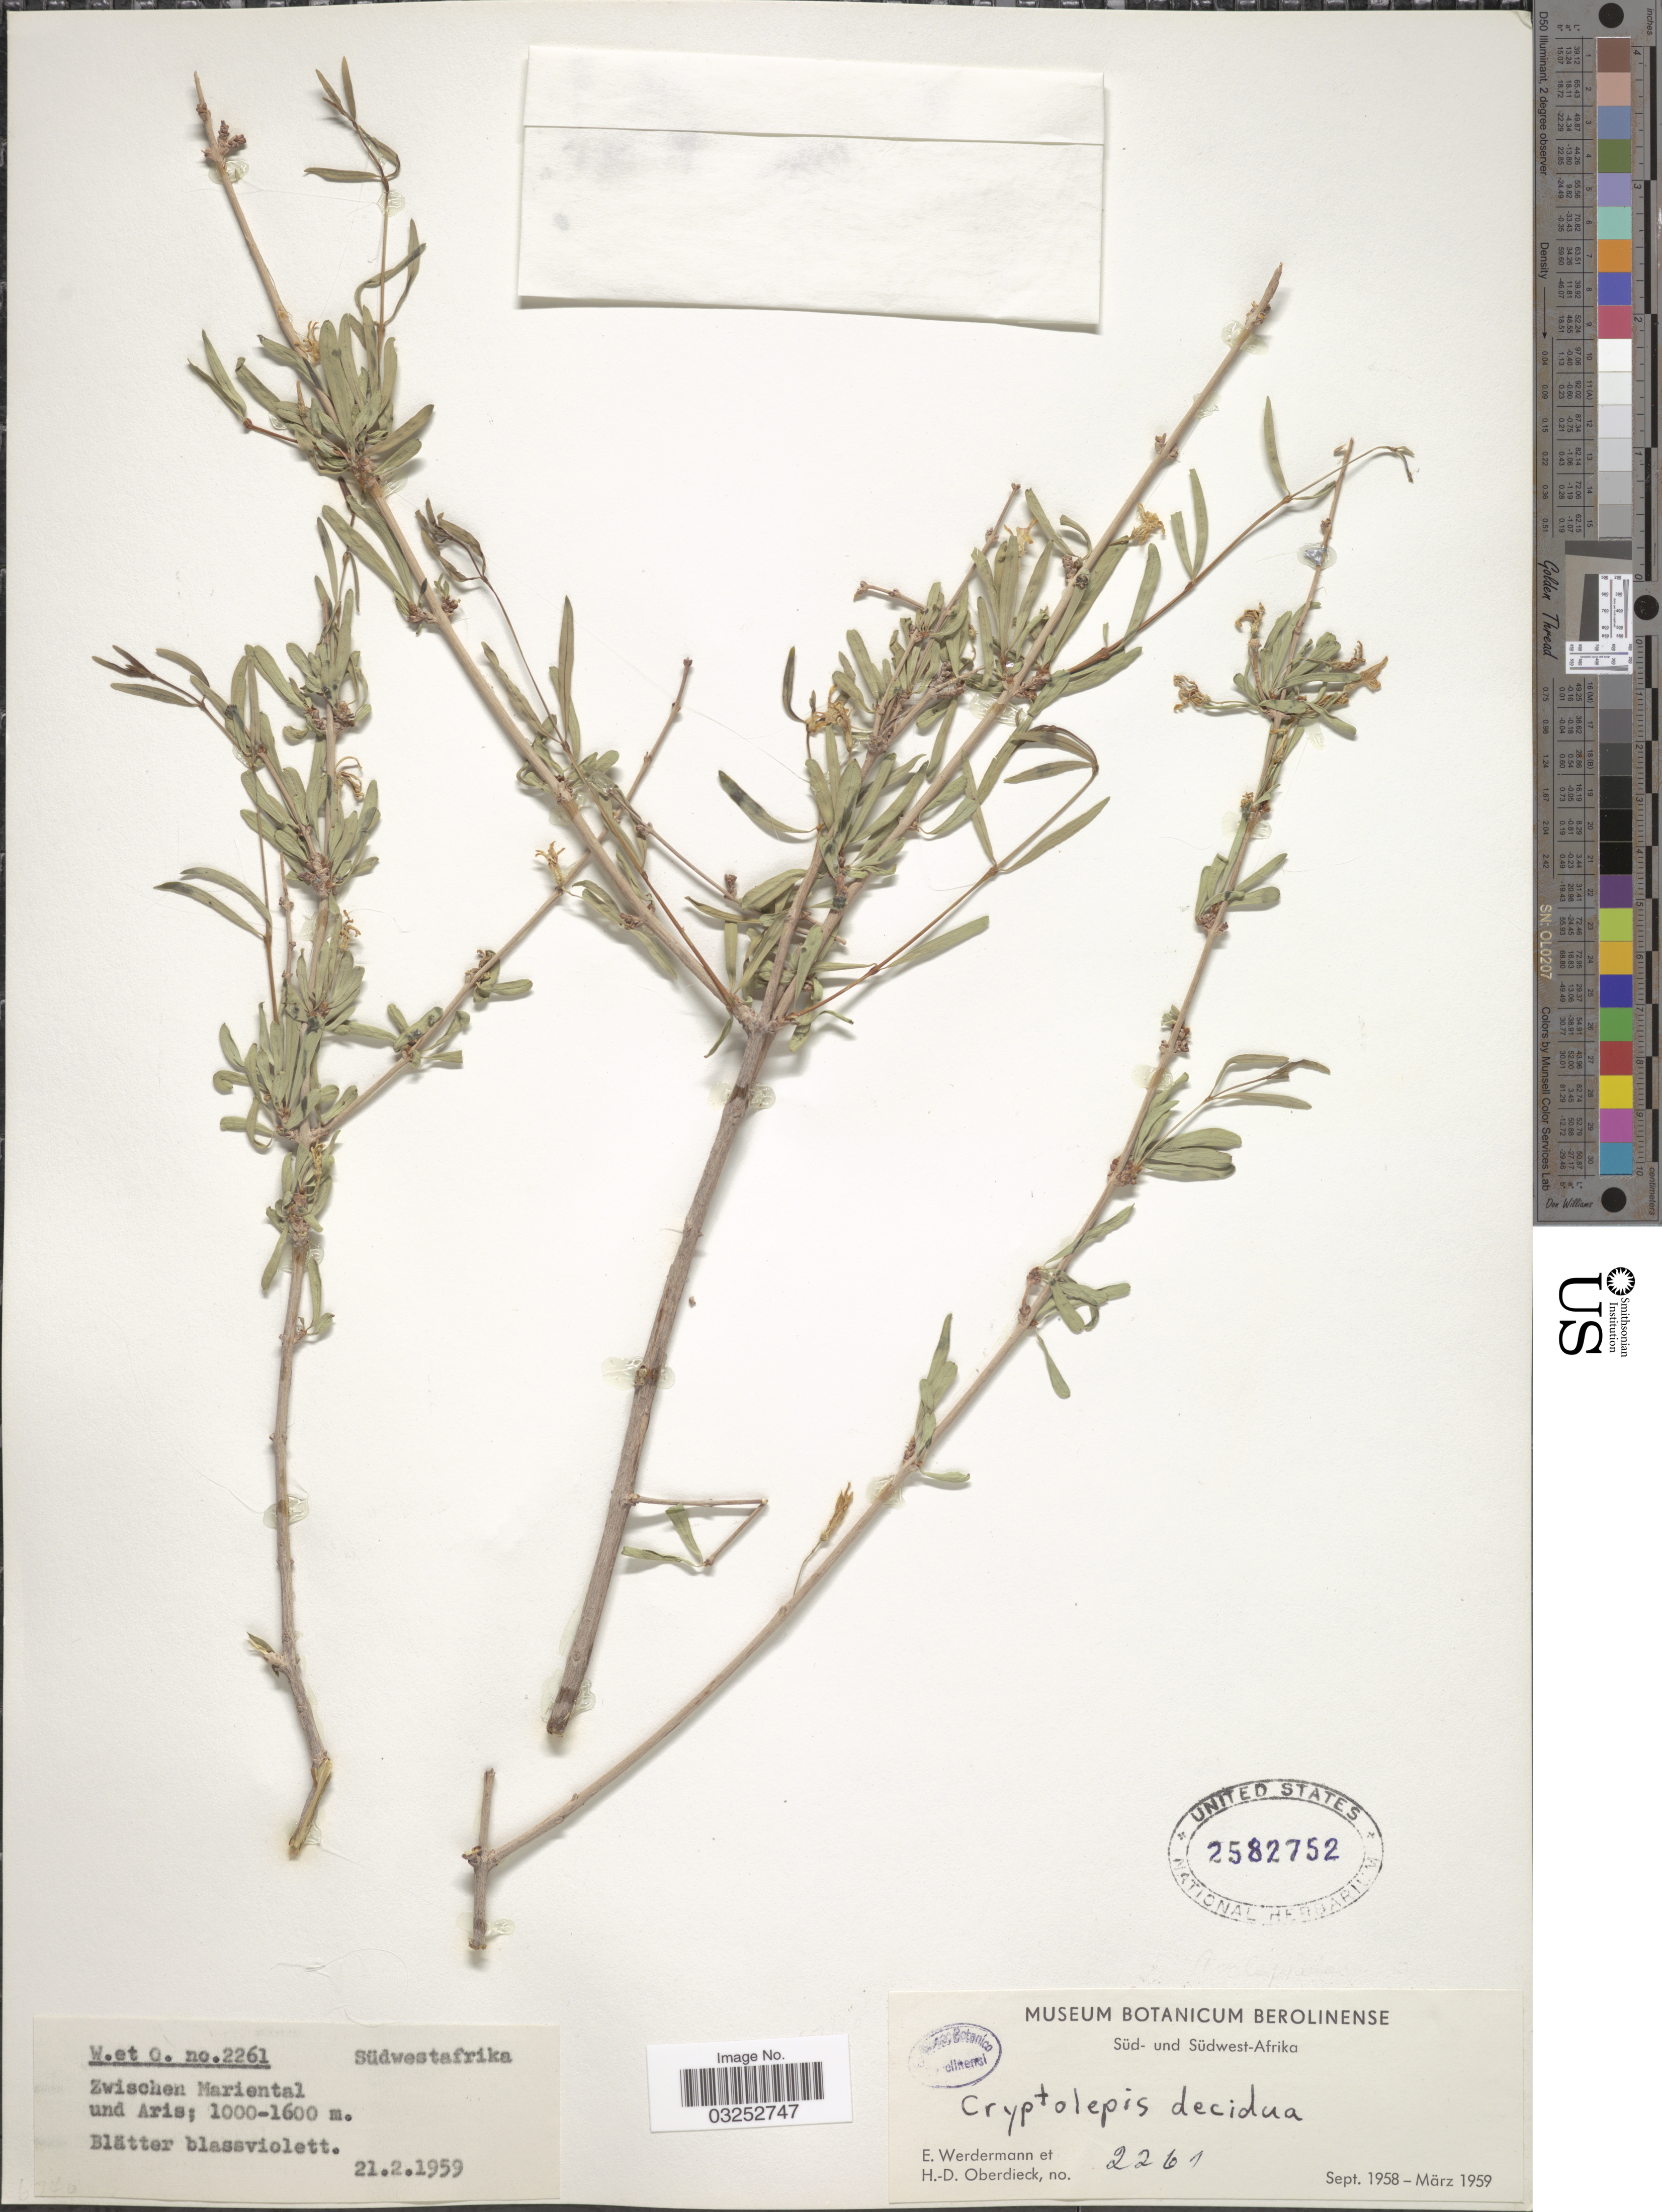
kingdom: Plantae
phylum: Tracheophyta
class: Magnoliopsida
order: Gentianales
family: Apocynaceae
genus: Cryptolepis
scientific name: Cryptolepis decidua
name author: (Planch. ex Benth.) N.E. Br.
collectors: E. Werdermann & H. Oberdieck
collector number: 2261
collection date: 1959-02-21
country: Namibia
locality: Südwestafrika, Zwischen Mariental und Aris.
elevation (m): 1000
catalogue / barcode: US 2582752